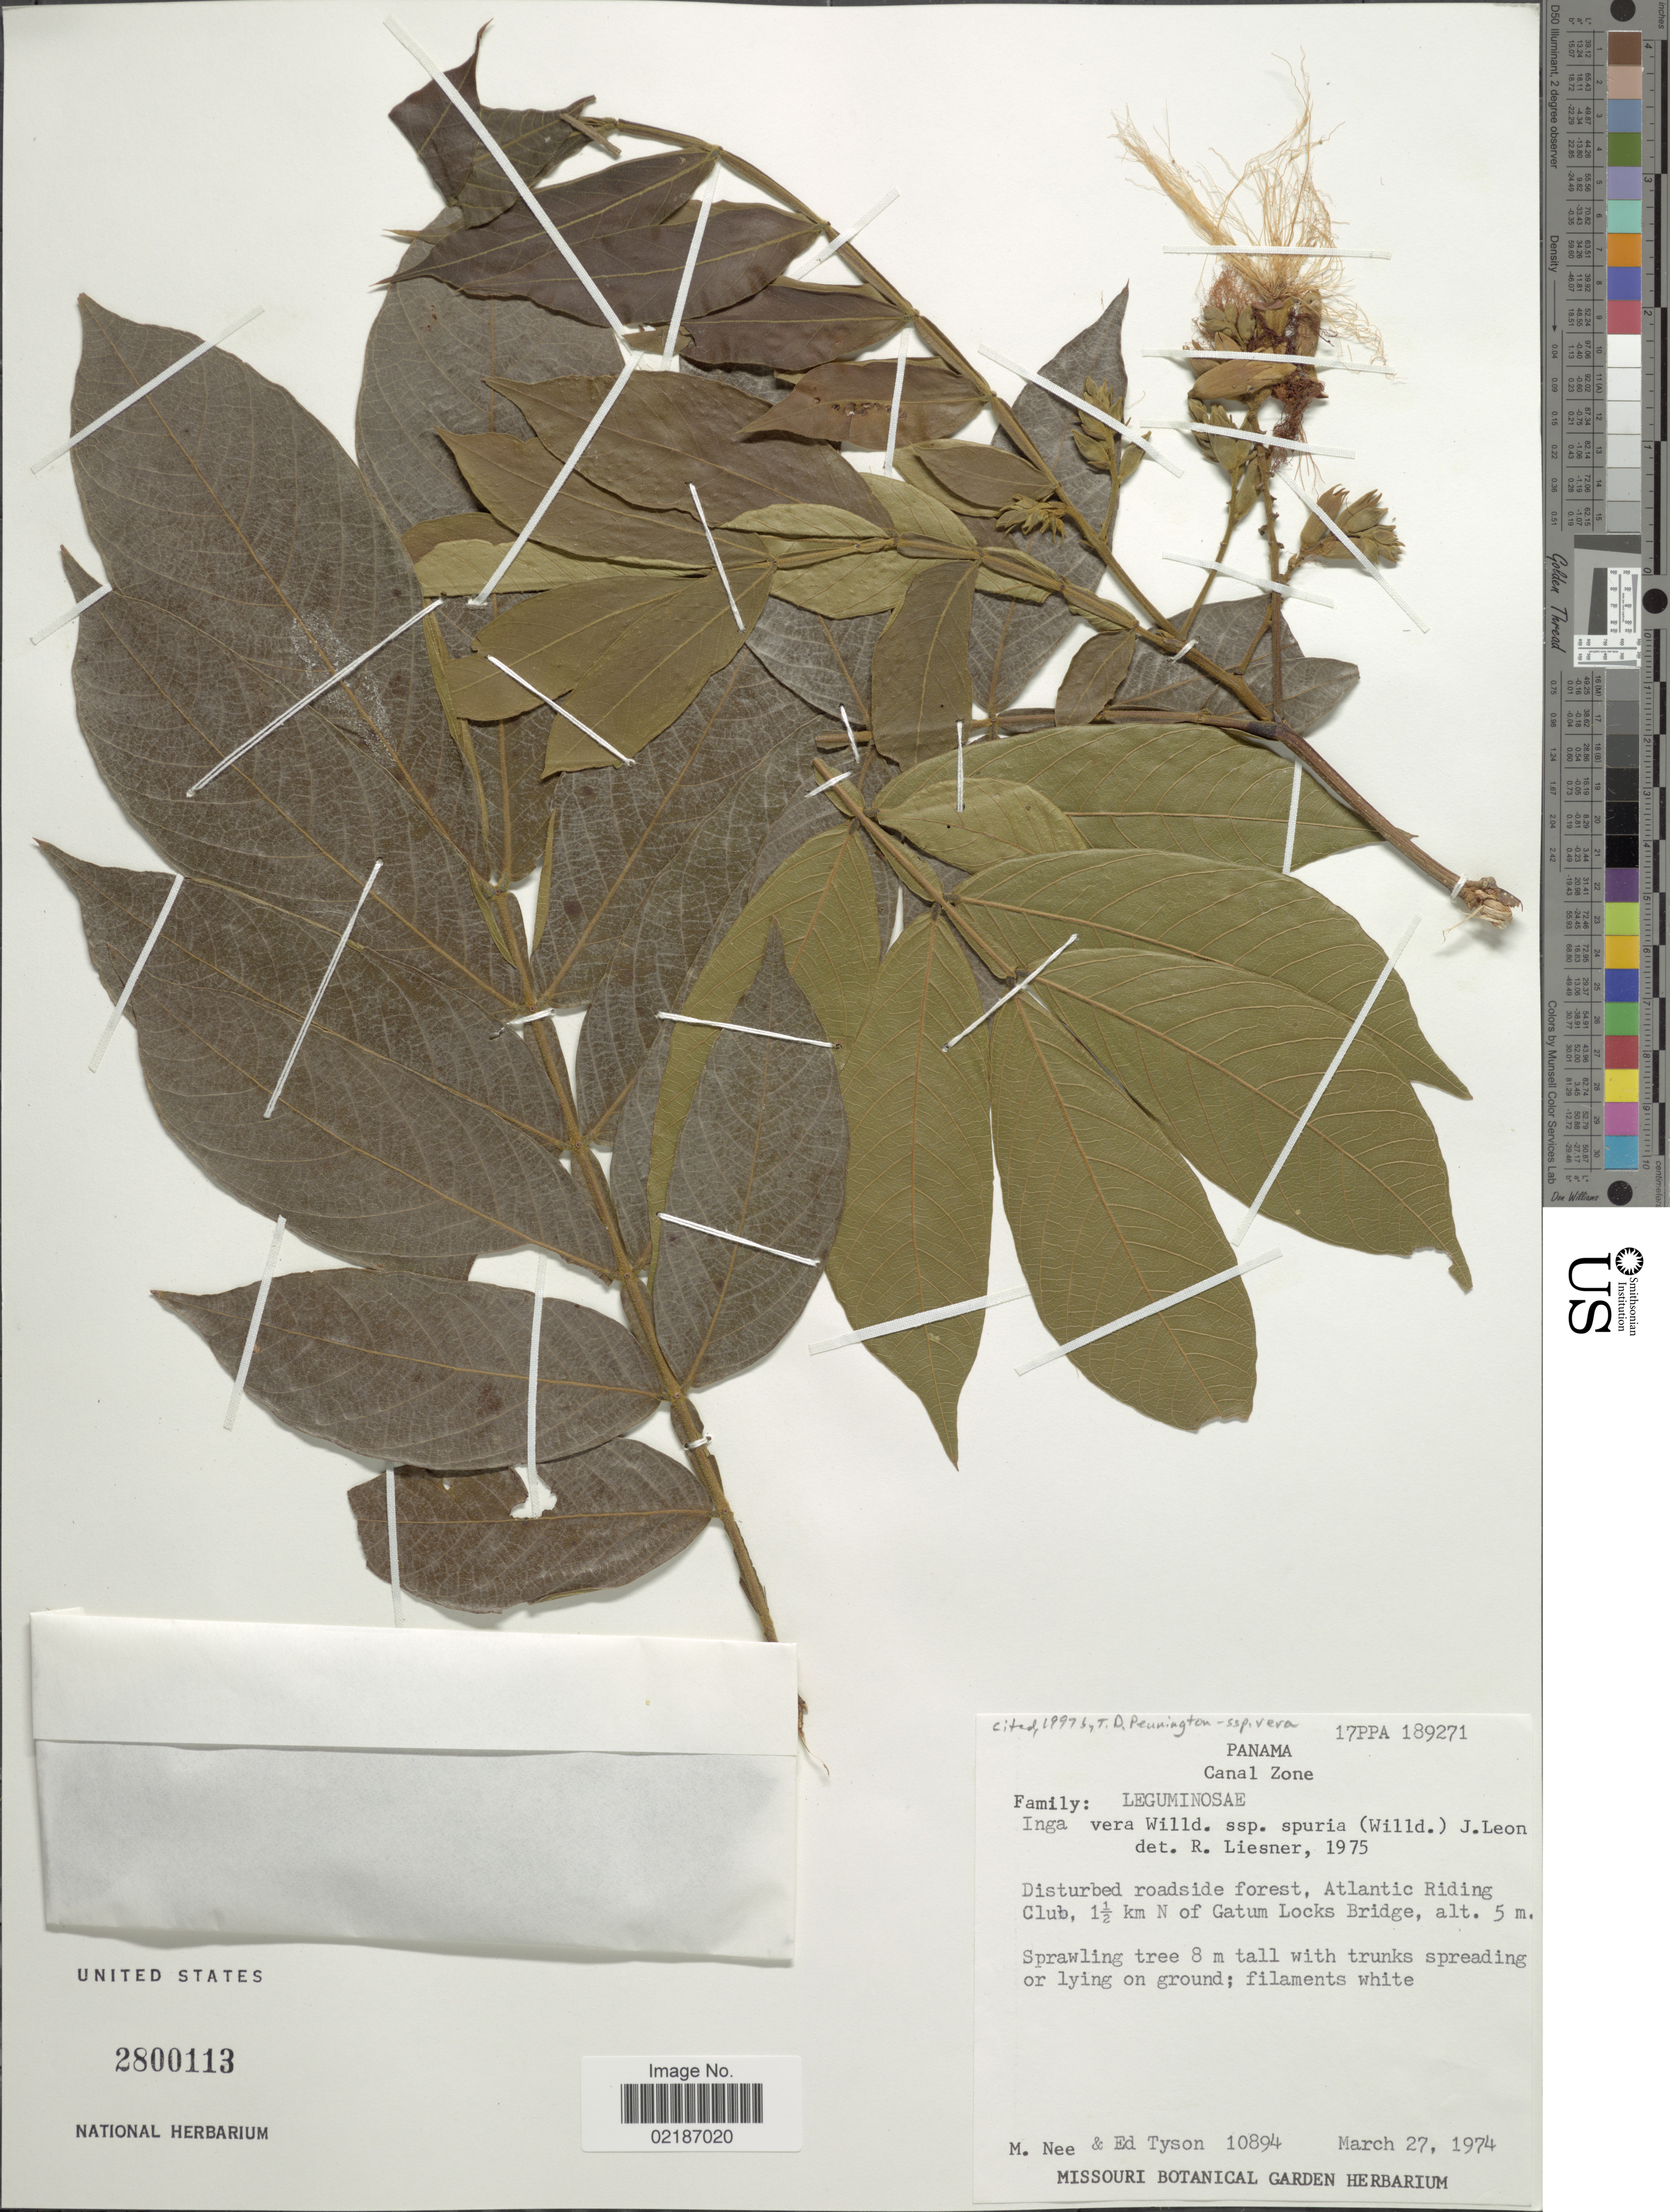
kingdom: Plantae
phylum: Tracheophyta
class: Magnoliopsida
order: Fabales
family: Fabaceae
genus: Inga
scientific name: Inga vera subsp. vera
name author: Willd.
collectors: M. Nee & E. Tyson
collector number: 10894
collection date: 1974-03-27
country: Panama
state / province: Colón / Panamá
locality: Canal Zone, Atlantic Riding Club, 1½ km N of Gatun Locks Bridge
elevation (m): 5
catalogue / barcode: US 2800113